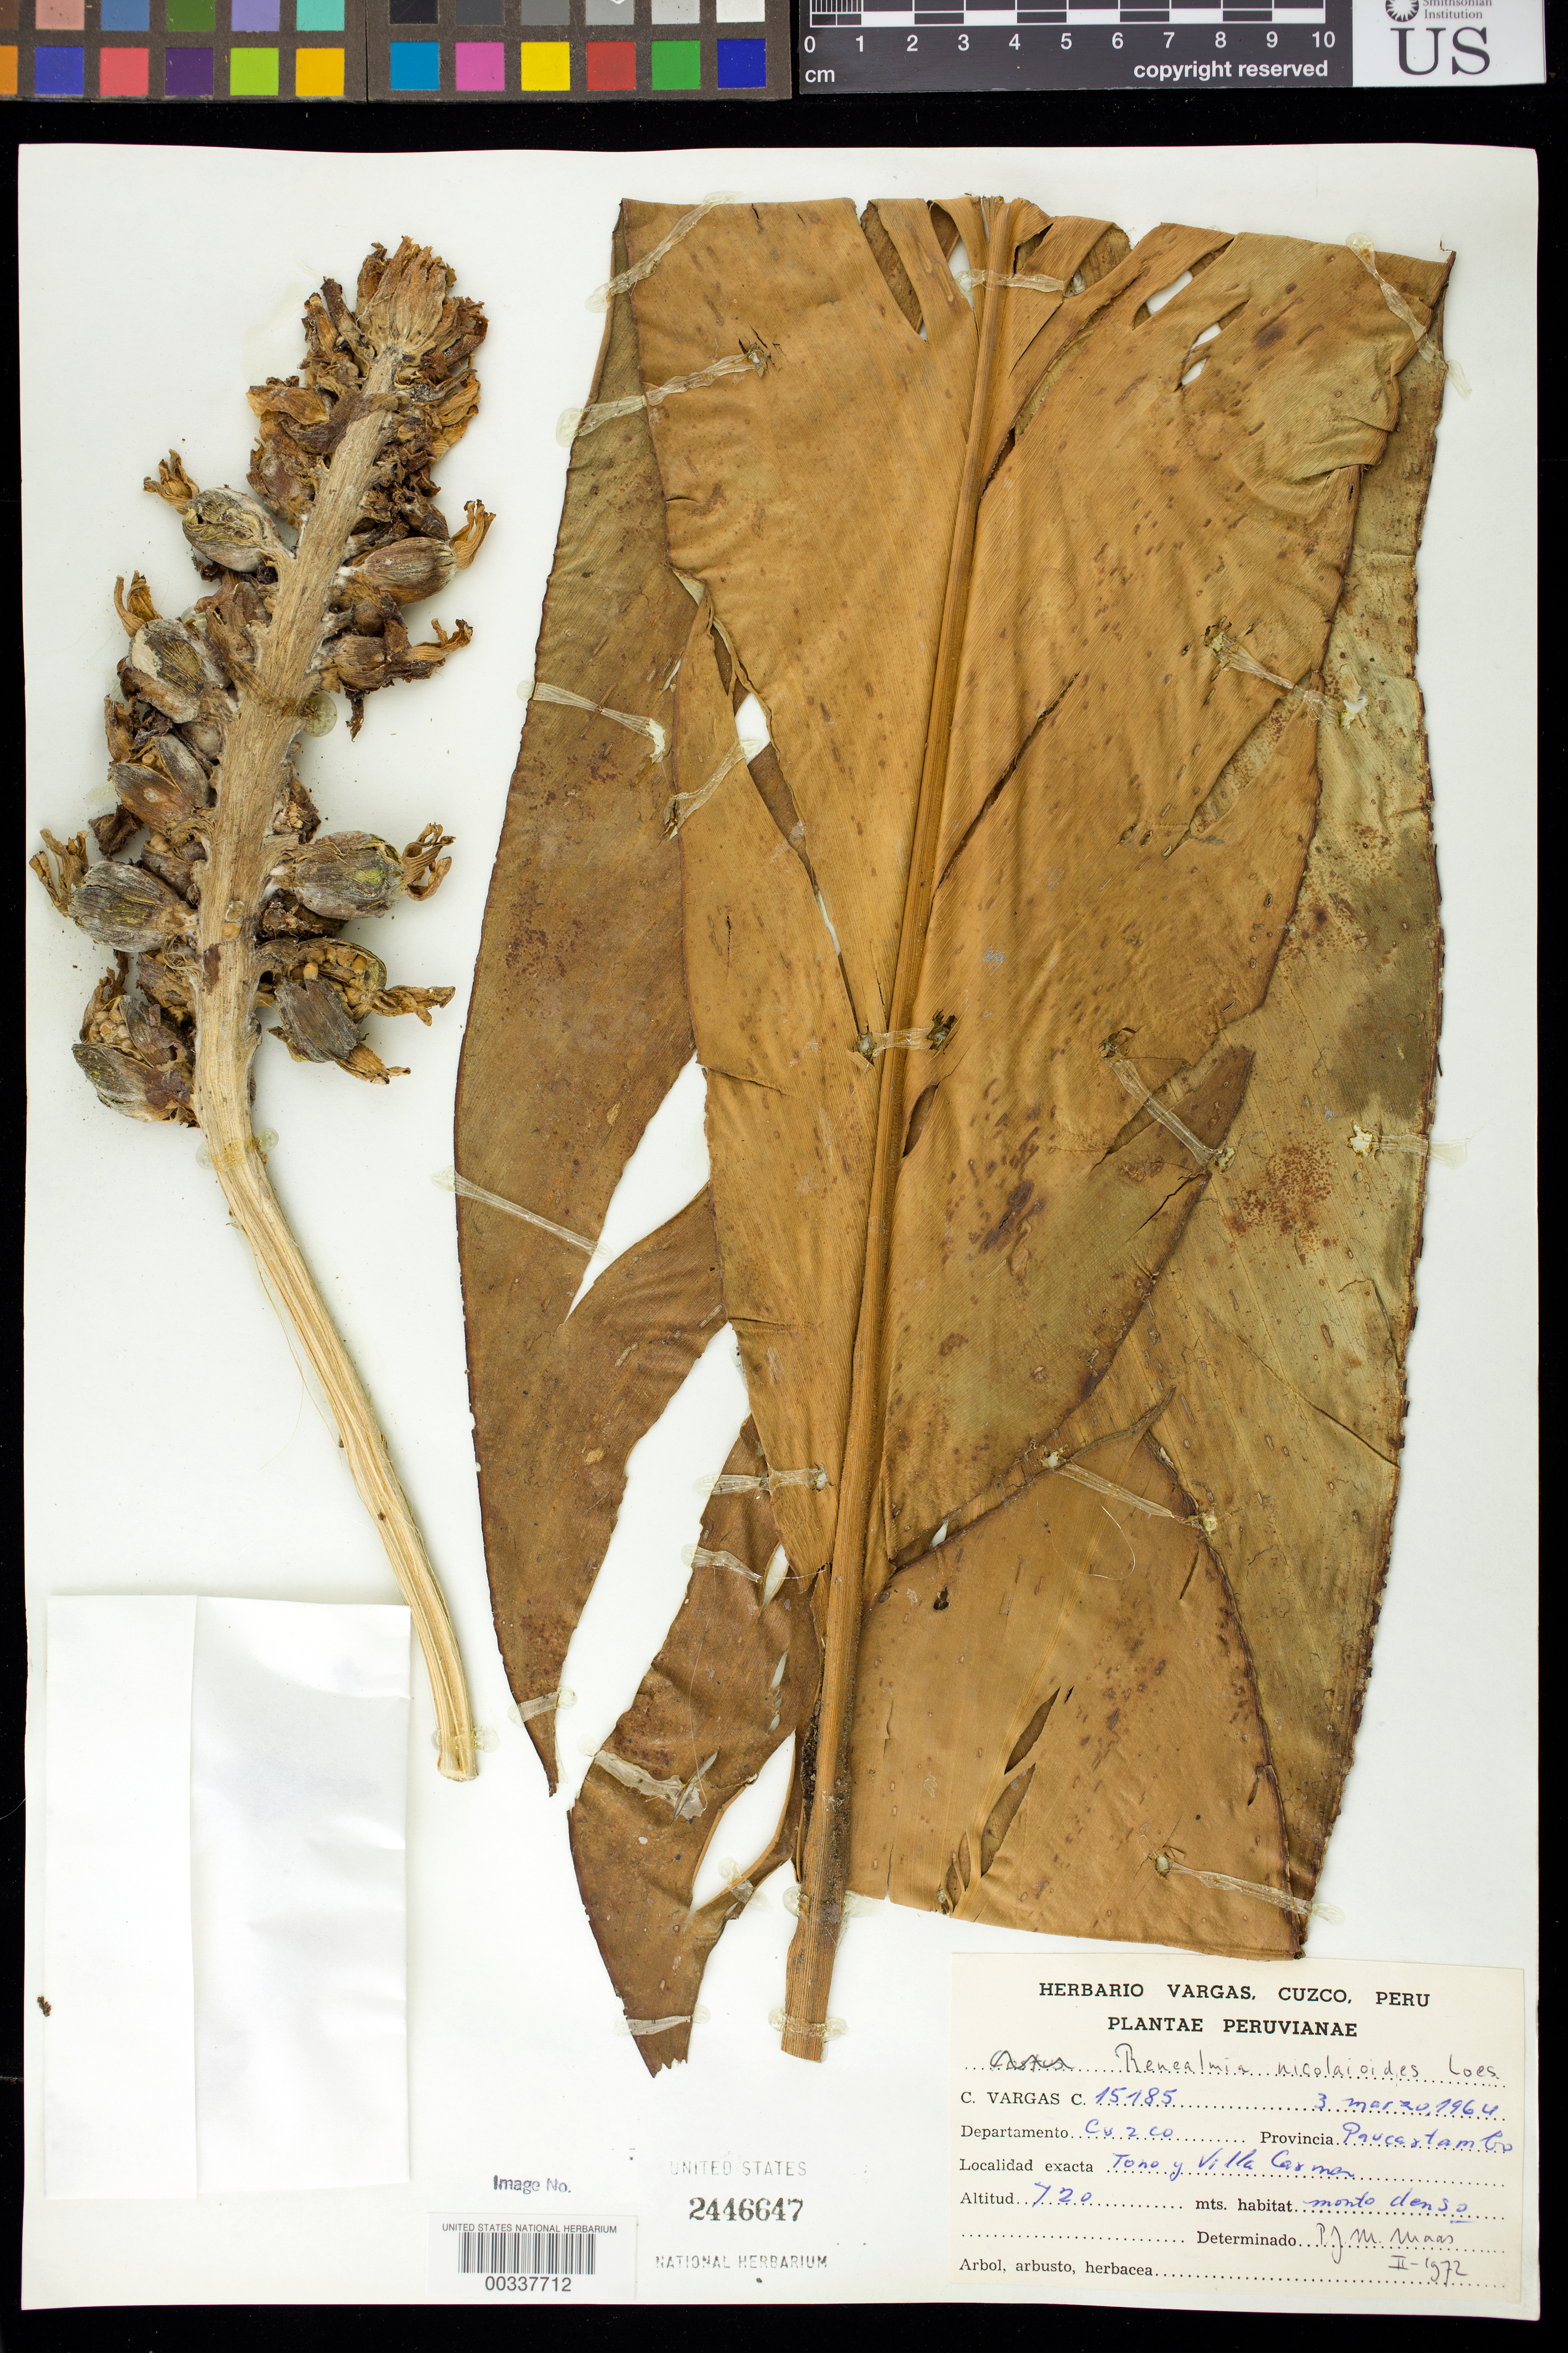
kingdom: Plantae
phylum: Tracheophyta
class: Liliopsida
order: Zingiberales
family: Zingiberaceae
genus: Renealmia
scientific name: Renealmia nicolaioides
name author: Loes.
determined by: Maas, Paul J. M.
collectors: C. Vargas Calderón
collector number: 15185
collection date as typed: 03 Mar 1964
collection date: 1964-03-03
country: Peru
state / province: Cusco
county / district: Paucartambo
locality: Tono y Villa Carman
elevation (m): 720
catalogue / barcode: US 2446647